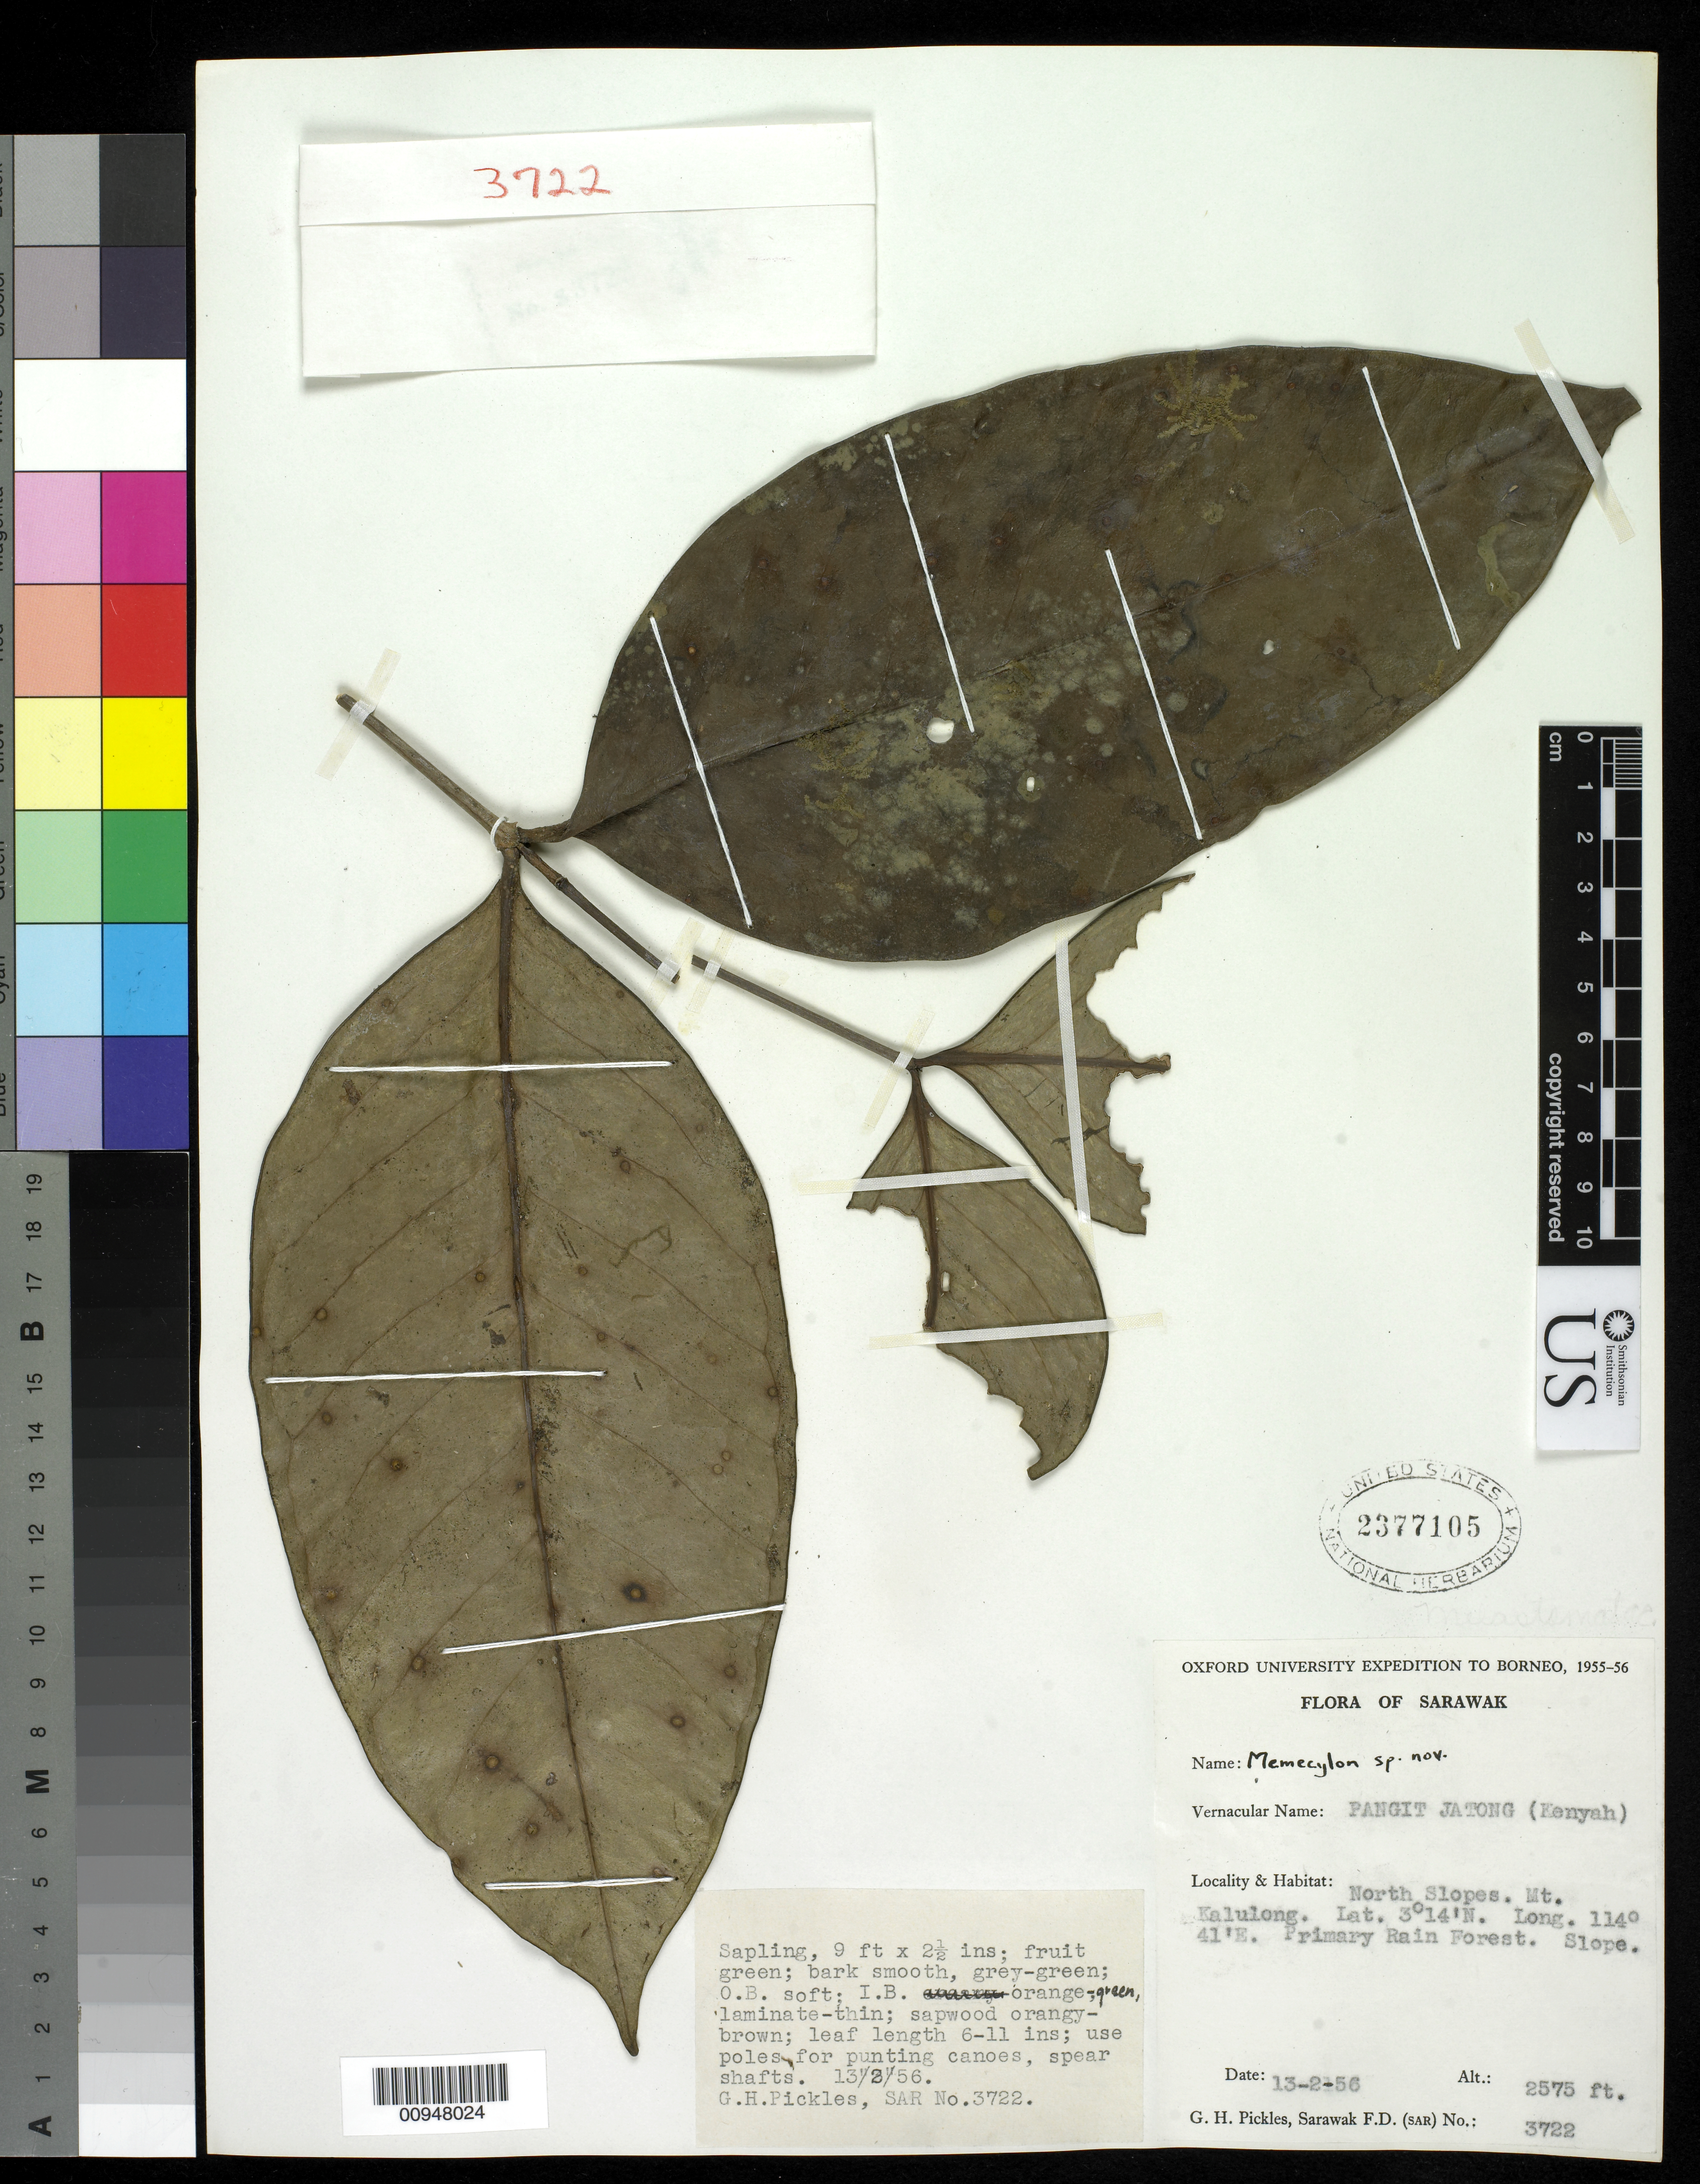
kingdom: Plantae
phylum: Tracheophyta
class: Magnoliopsida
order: Myrtales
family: Melastomataceae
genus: Memecylon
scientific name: Memecylon sp.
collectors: G. Pickles & G. Pickles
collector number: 3722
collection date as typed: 14 Feb 1956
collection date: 1956-02-14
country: Malaysia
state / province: Sarawak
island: Borneo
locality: N. slopes, Mt. Kalulong.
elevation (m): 785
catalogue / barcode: US 2377105